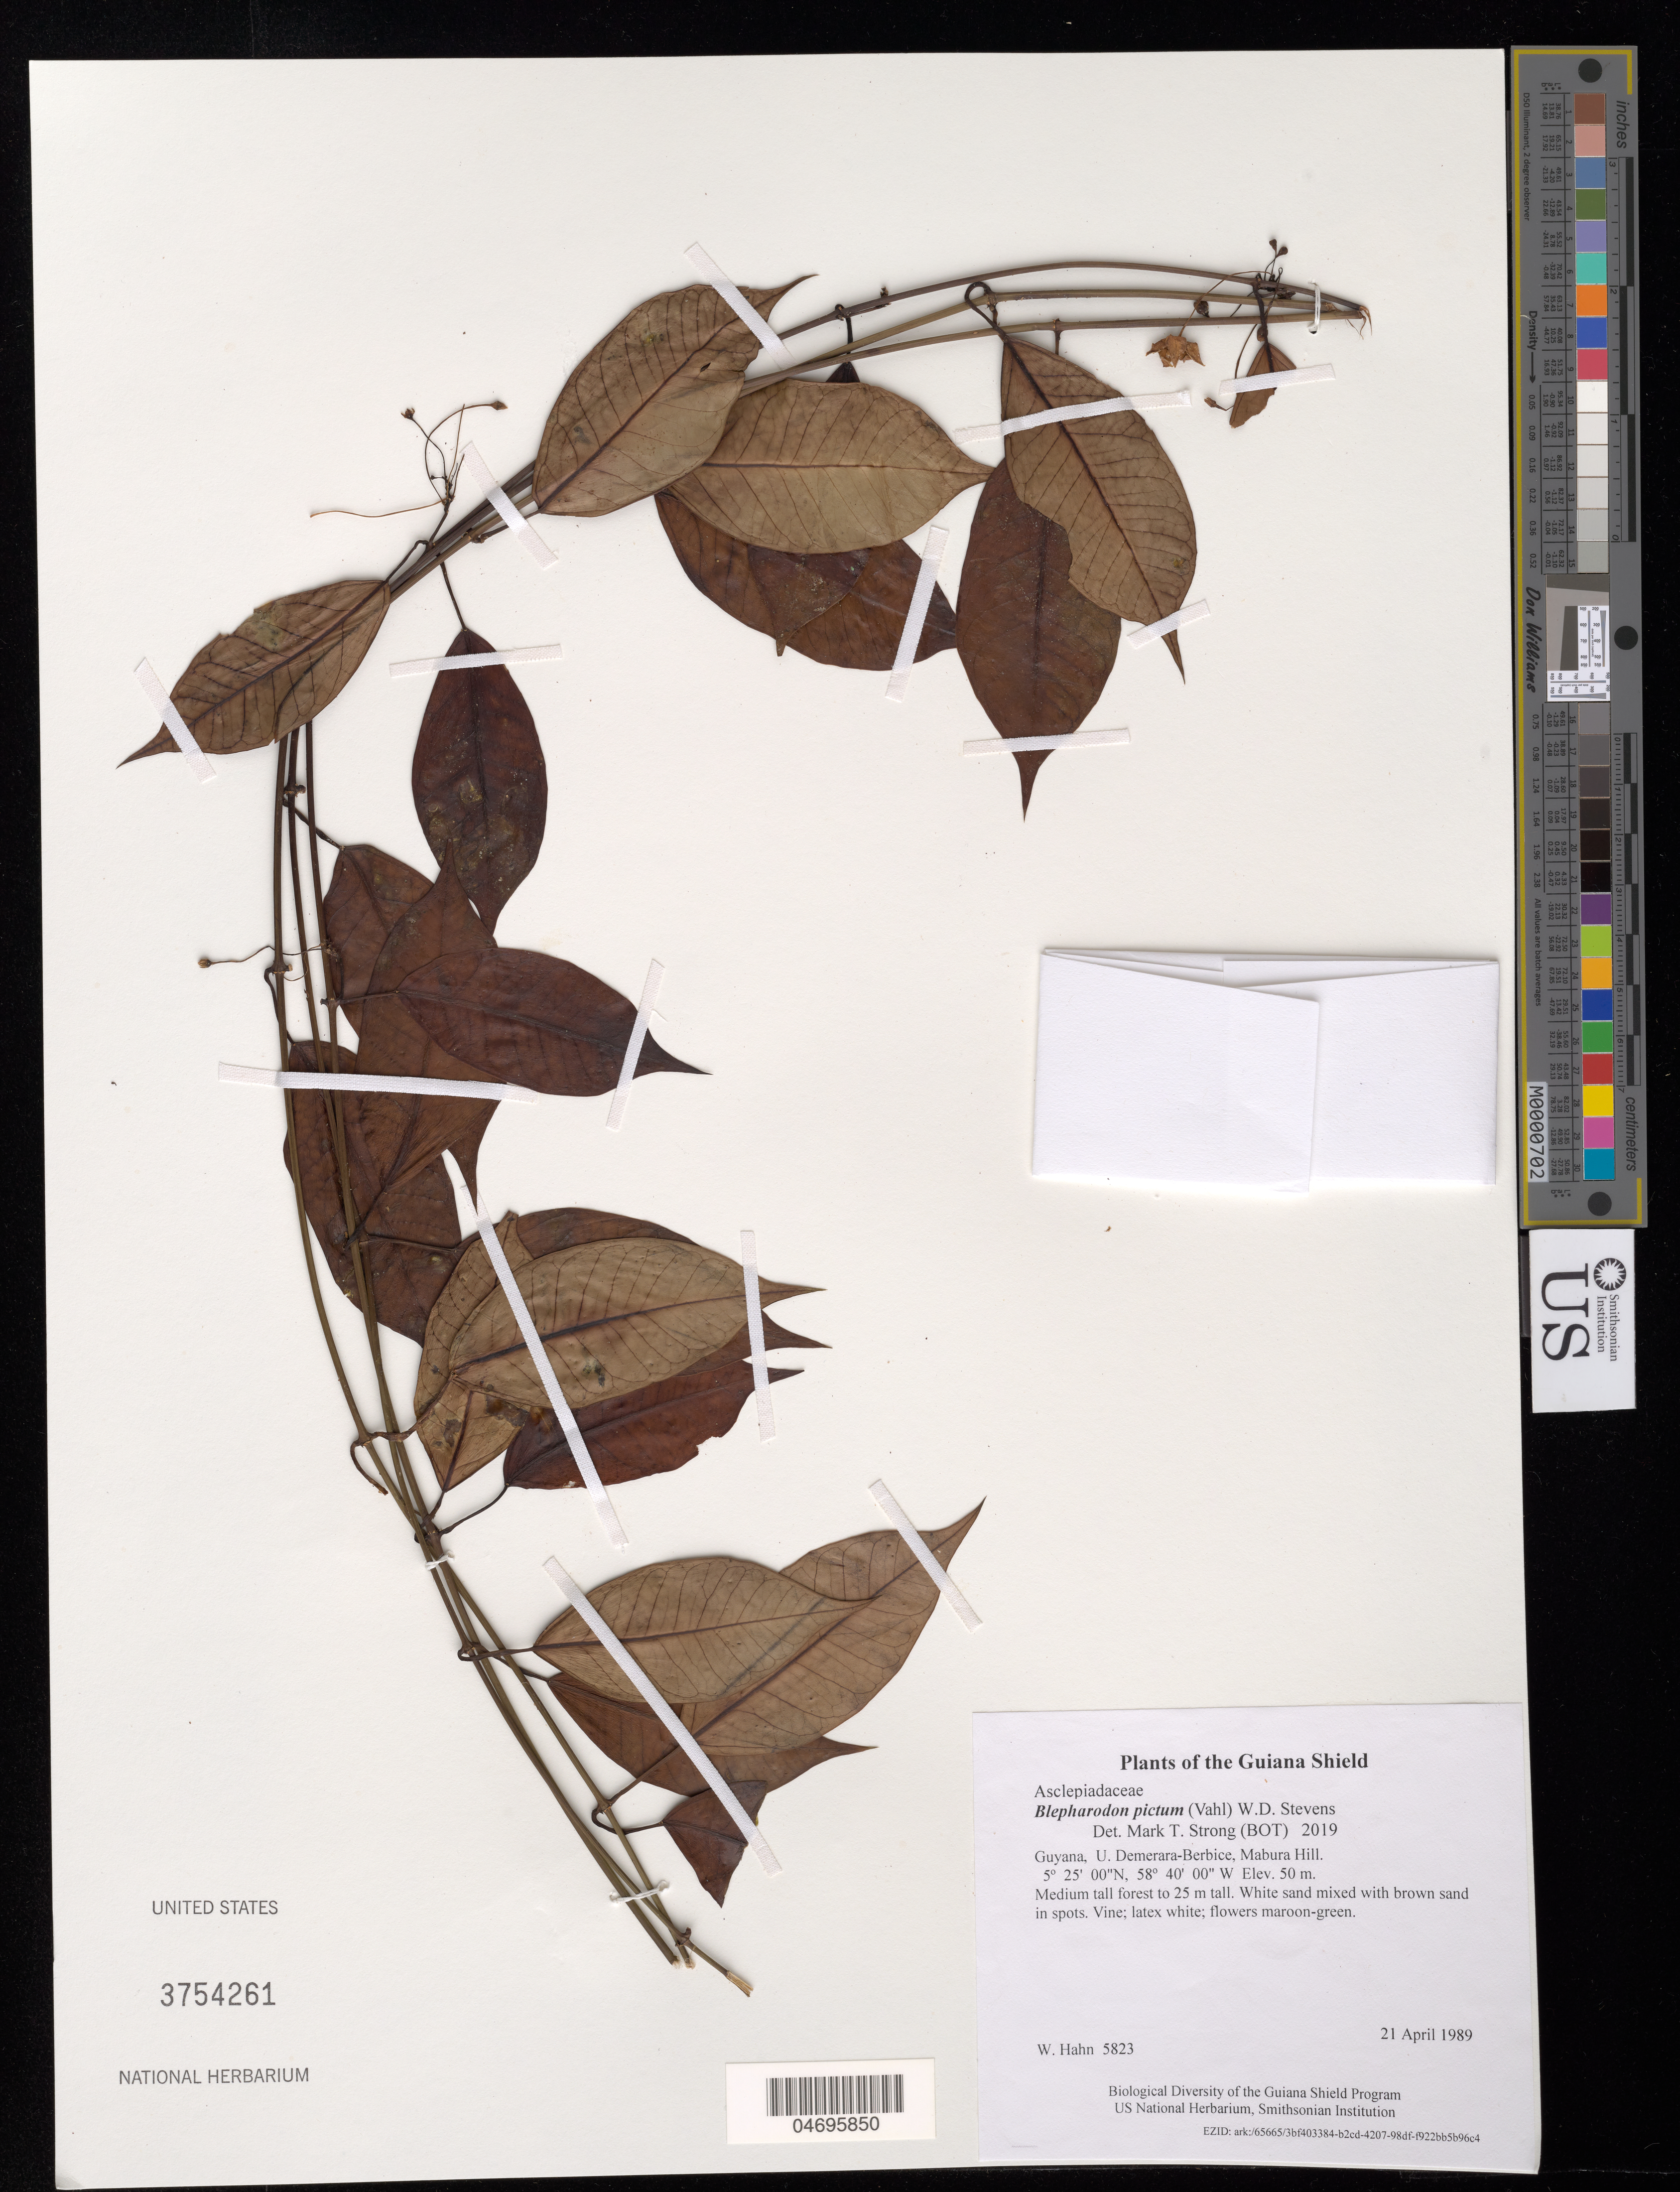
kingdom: Plantae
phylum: Tracheophyta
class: Magnoliopsida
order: Gentianales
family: Apocynaceae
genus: Blepharodon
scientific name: Blepharodon pictum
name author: (Vahl) W.D. Stevens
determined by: Strong, Mark T., (BOT), Smithsonian Institution - National Museum of Natural History (UNITED STATES)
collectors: W. Hahn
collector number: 5823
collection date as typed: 21 April 1989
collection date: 1989-04-21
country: Guyana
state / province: U. Demerara-Berbice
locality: Mabura Hill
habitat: Medium tall forest to 25 m tall. White sand mixed with brown sand in spots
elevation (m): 50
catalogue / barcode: US 3754261